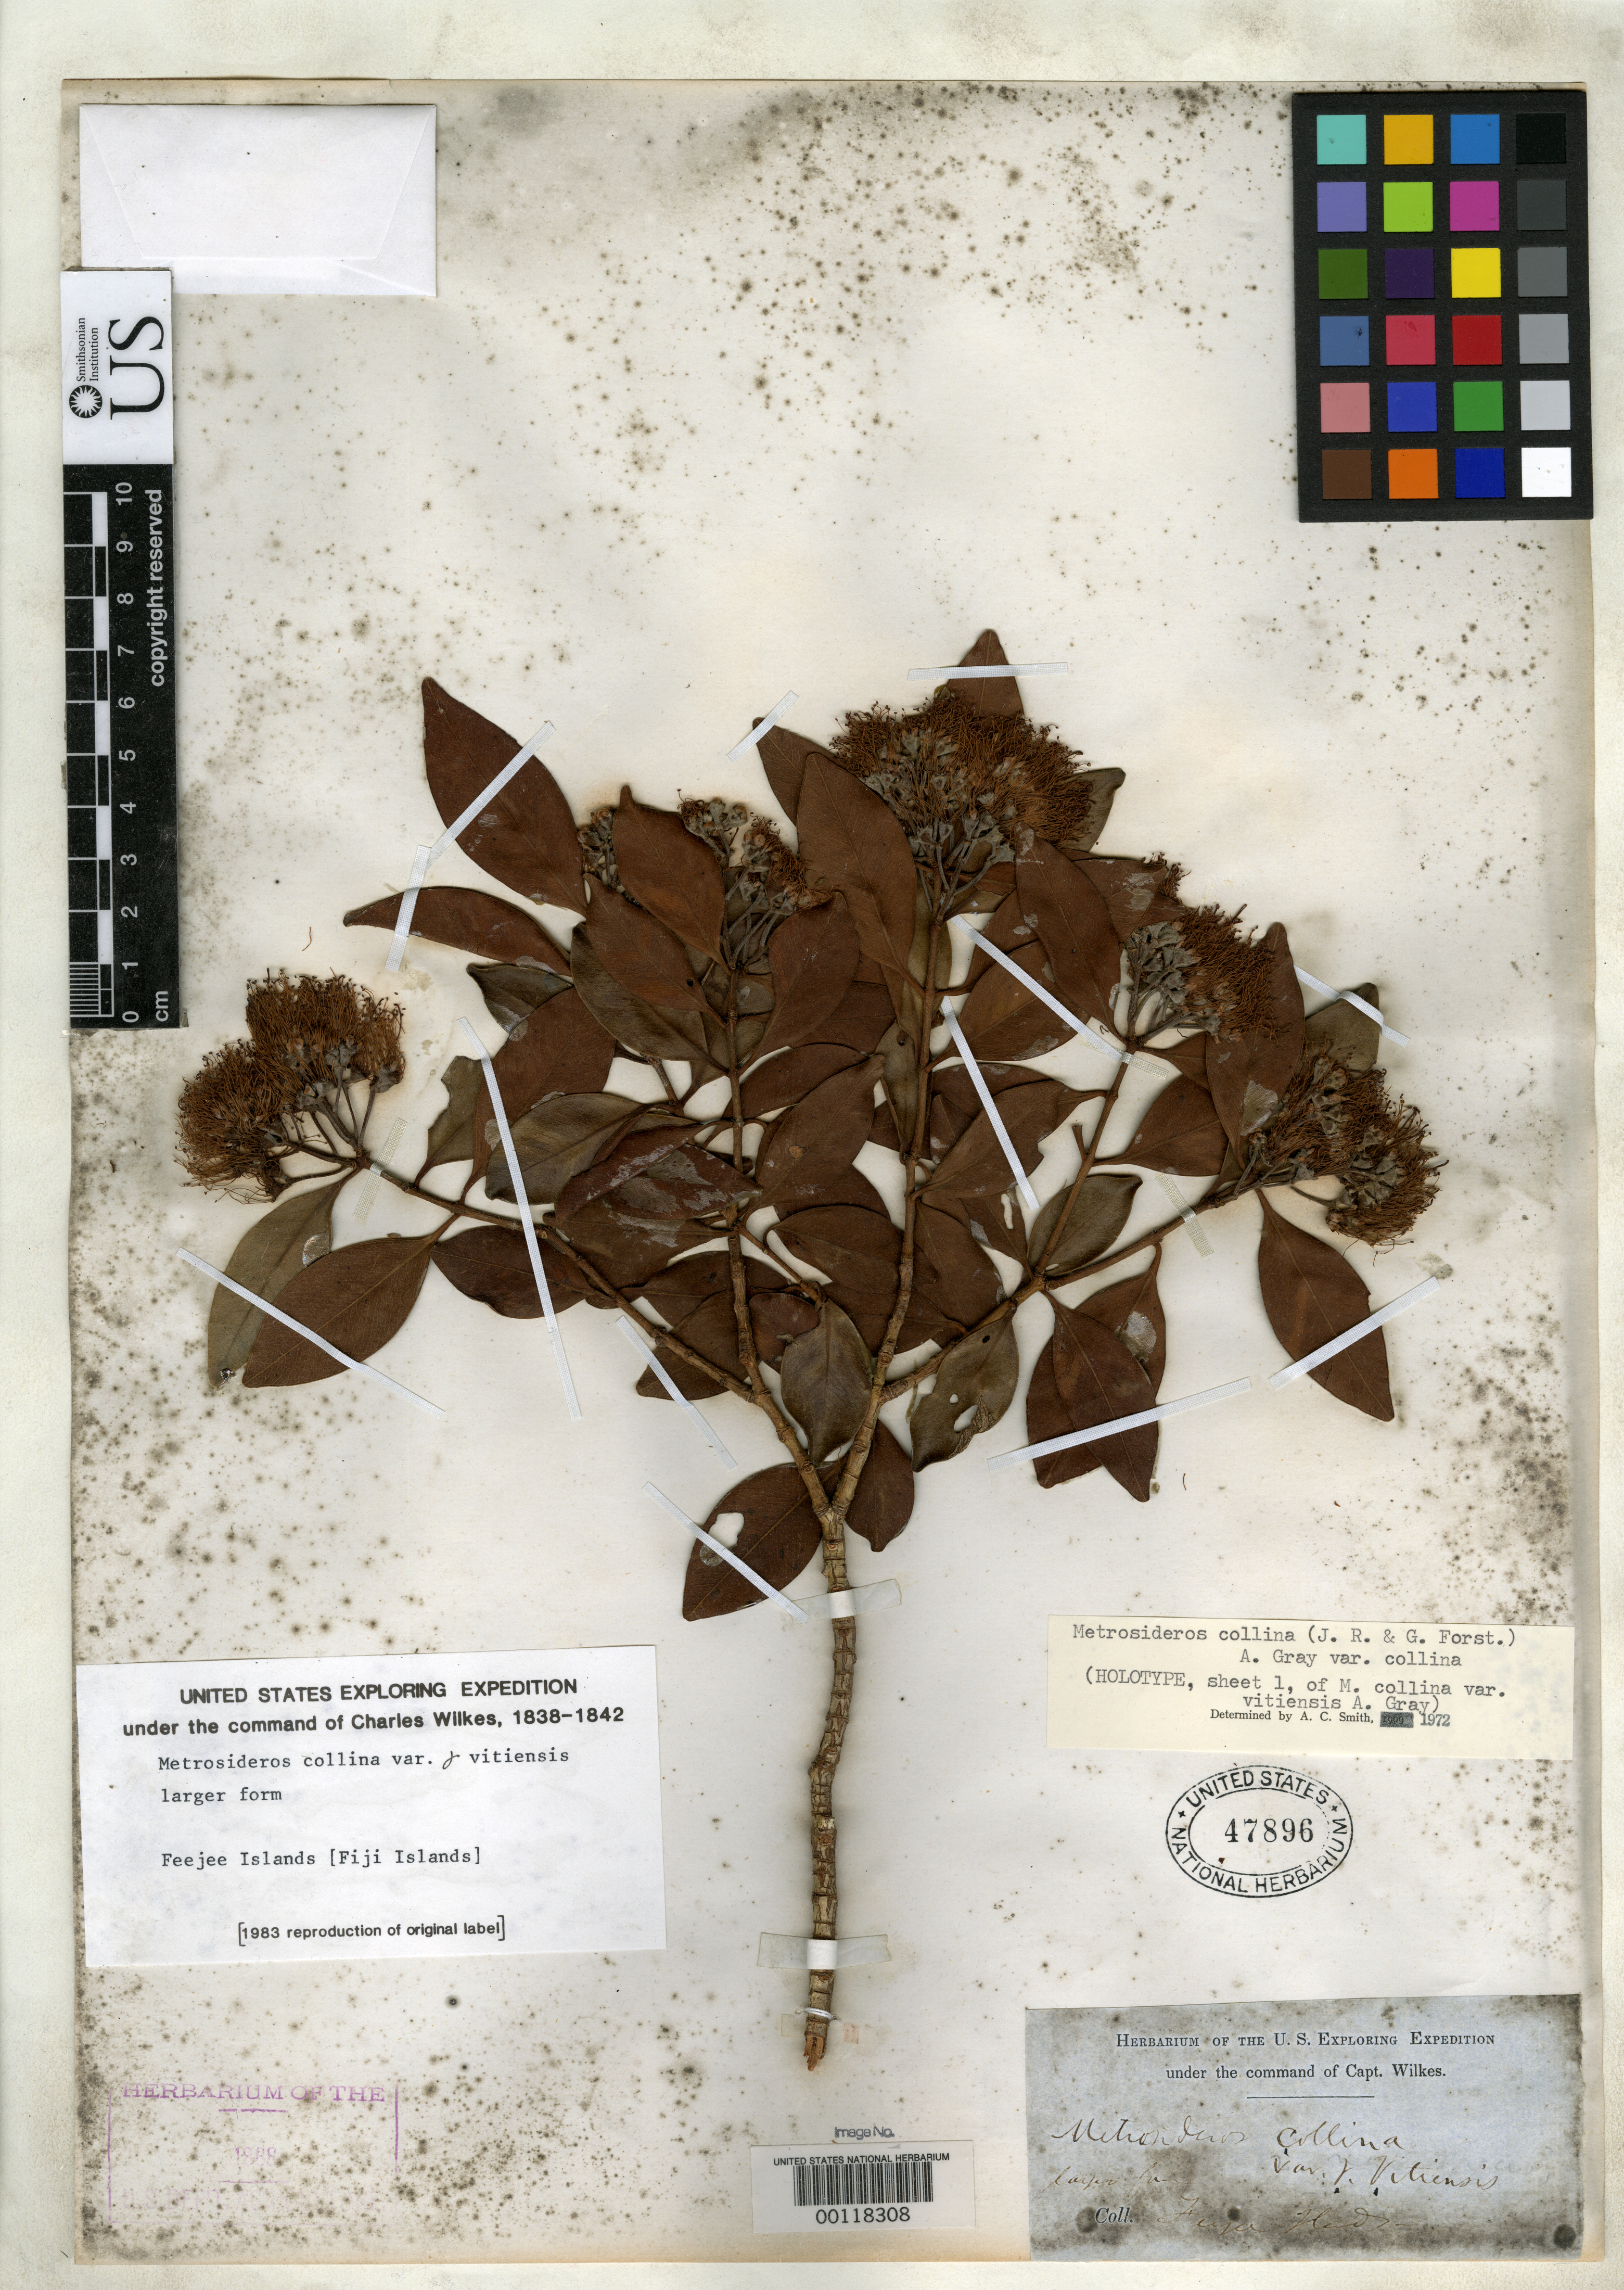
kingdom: Plantae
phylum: Tracheophyta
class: Magnoliopsida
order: Myrtales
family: Myrtaceae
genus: Metrosideros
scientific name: Metrosideros collina var. vitiensis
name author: A. Gray in Wilkes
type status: Holotype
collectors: Wilkes Explor. Exped.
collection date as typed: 1838 to -- --- 1842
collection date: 1838/1842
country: Fiji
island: Ovalau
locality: Muthuata and Sandalwood Bay.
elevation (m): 30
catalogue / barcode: US 47896